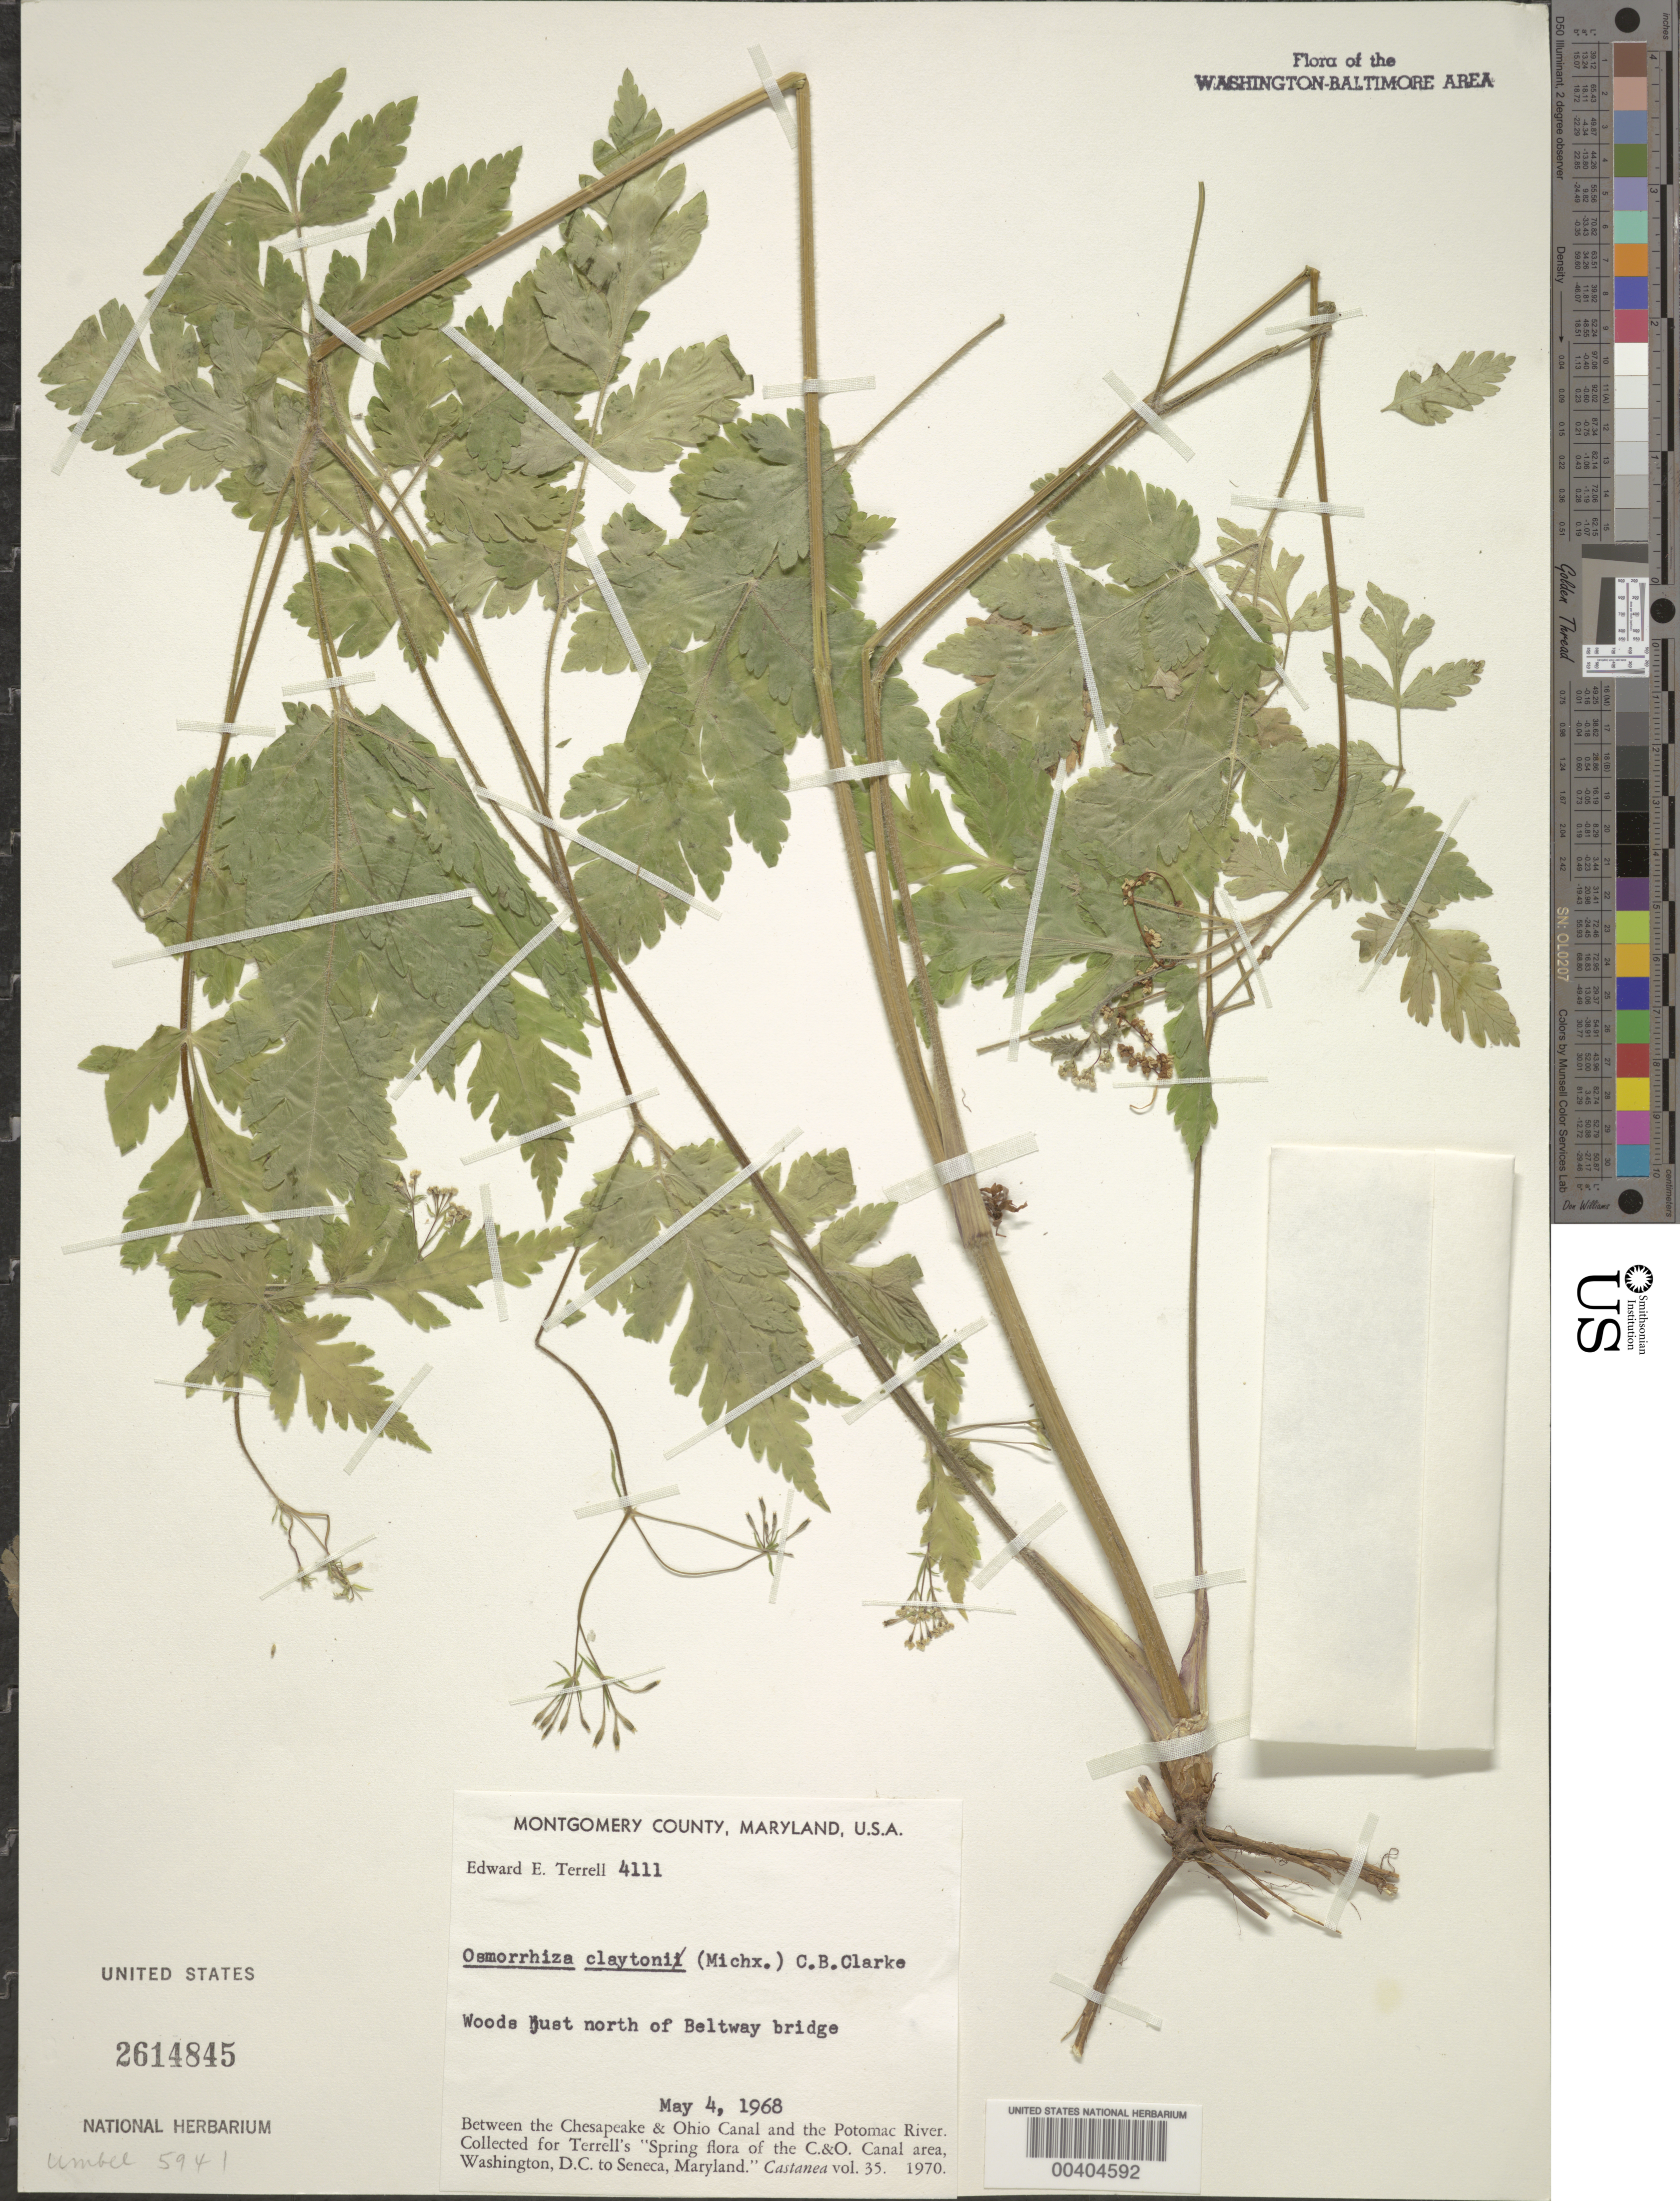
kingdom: Plantae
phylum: Tracheophyta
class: Magnoliopsida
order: Apiales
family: Apiaceae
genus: Osmorhiza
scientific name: Osmorhiza claytonii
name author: (Michx.) C.B. Clarke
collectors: E. E. Terrell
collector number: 4111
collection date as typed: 04 May 1968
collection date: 1968-05-04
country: United States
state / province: Maryland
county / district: Montgomery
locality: North of Beltway Bridge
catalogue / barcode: US 2614845